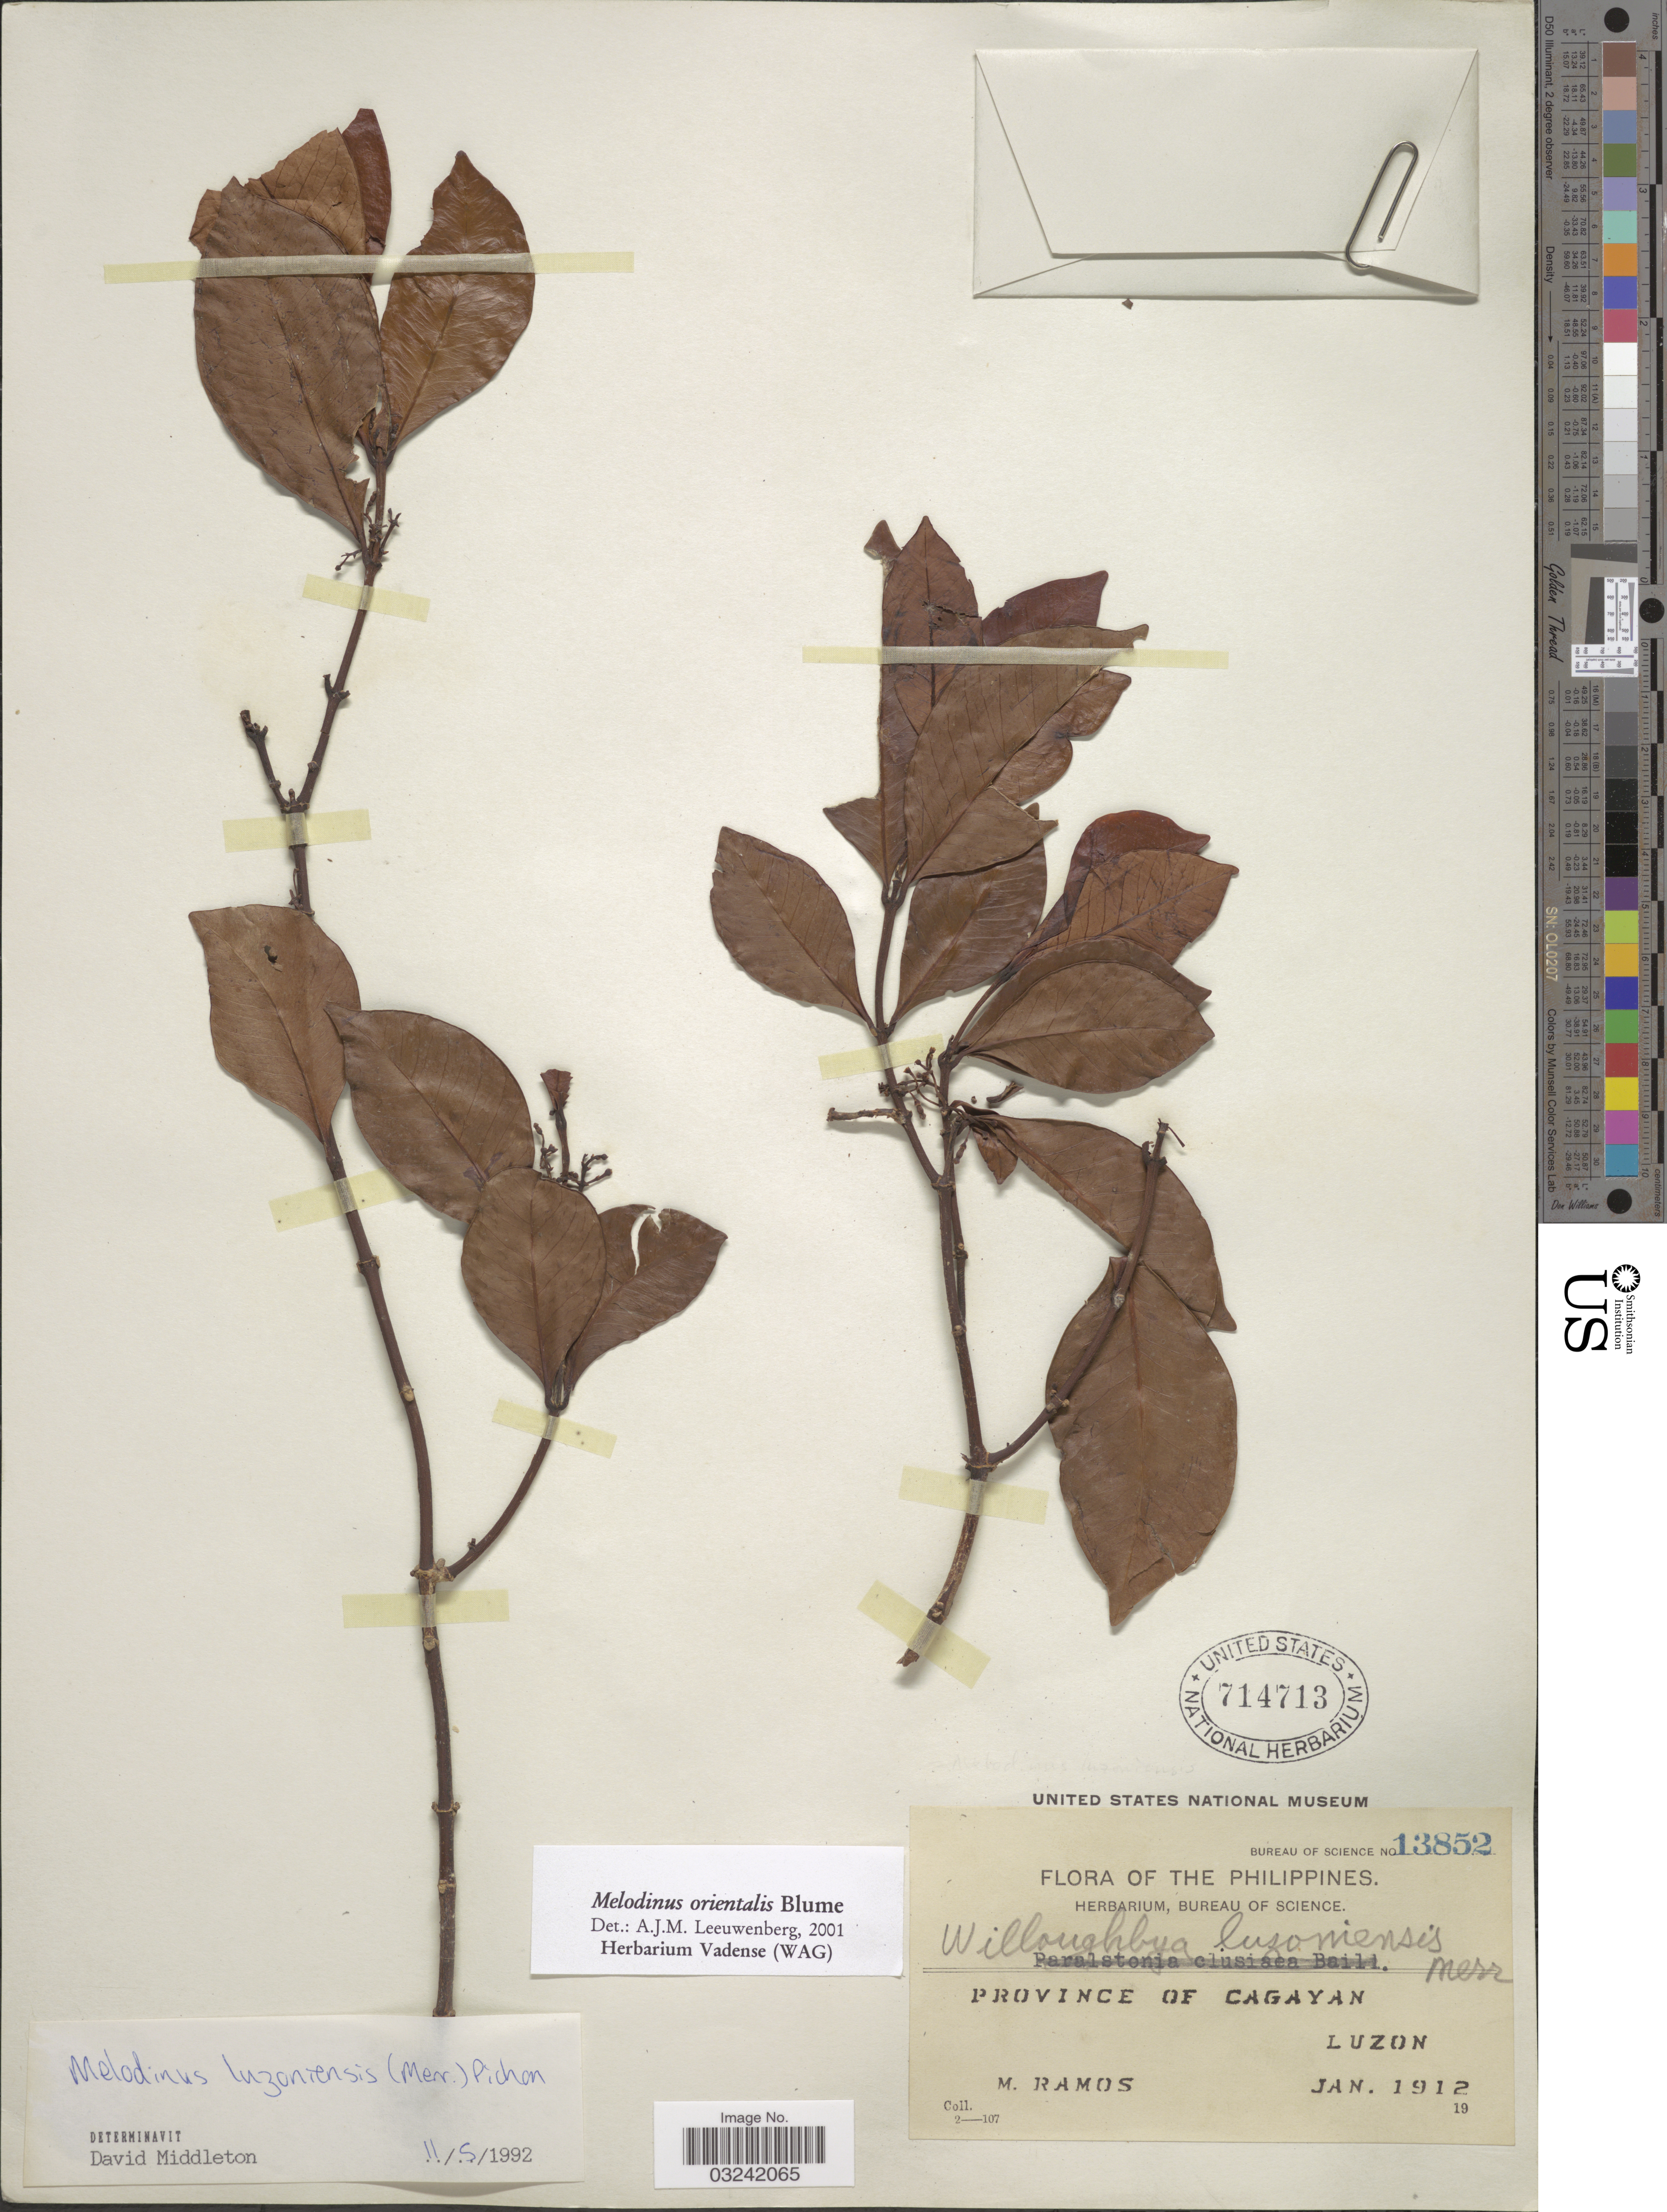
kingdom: Plantae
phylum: Tracheophyta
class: Magnoliopsida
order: Gentianales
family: Apocynaceae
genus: Melodinus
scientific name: Melodinus orientalis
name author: Blume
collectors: M. Ramos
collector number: Bureau of Science 13852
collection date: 1912-01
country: Philippines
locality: Province of Cagayan, Luzon.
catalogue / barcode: US 714713